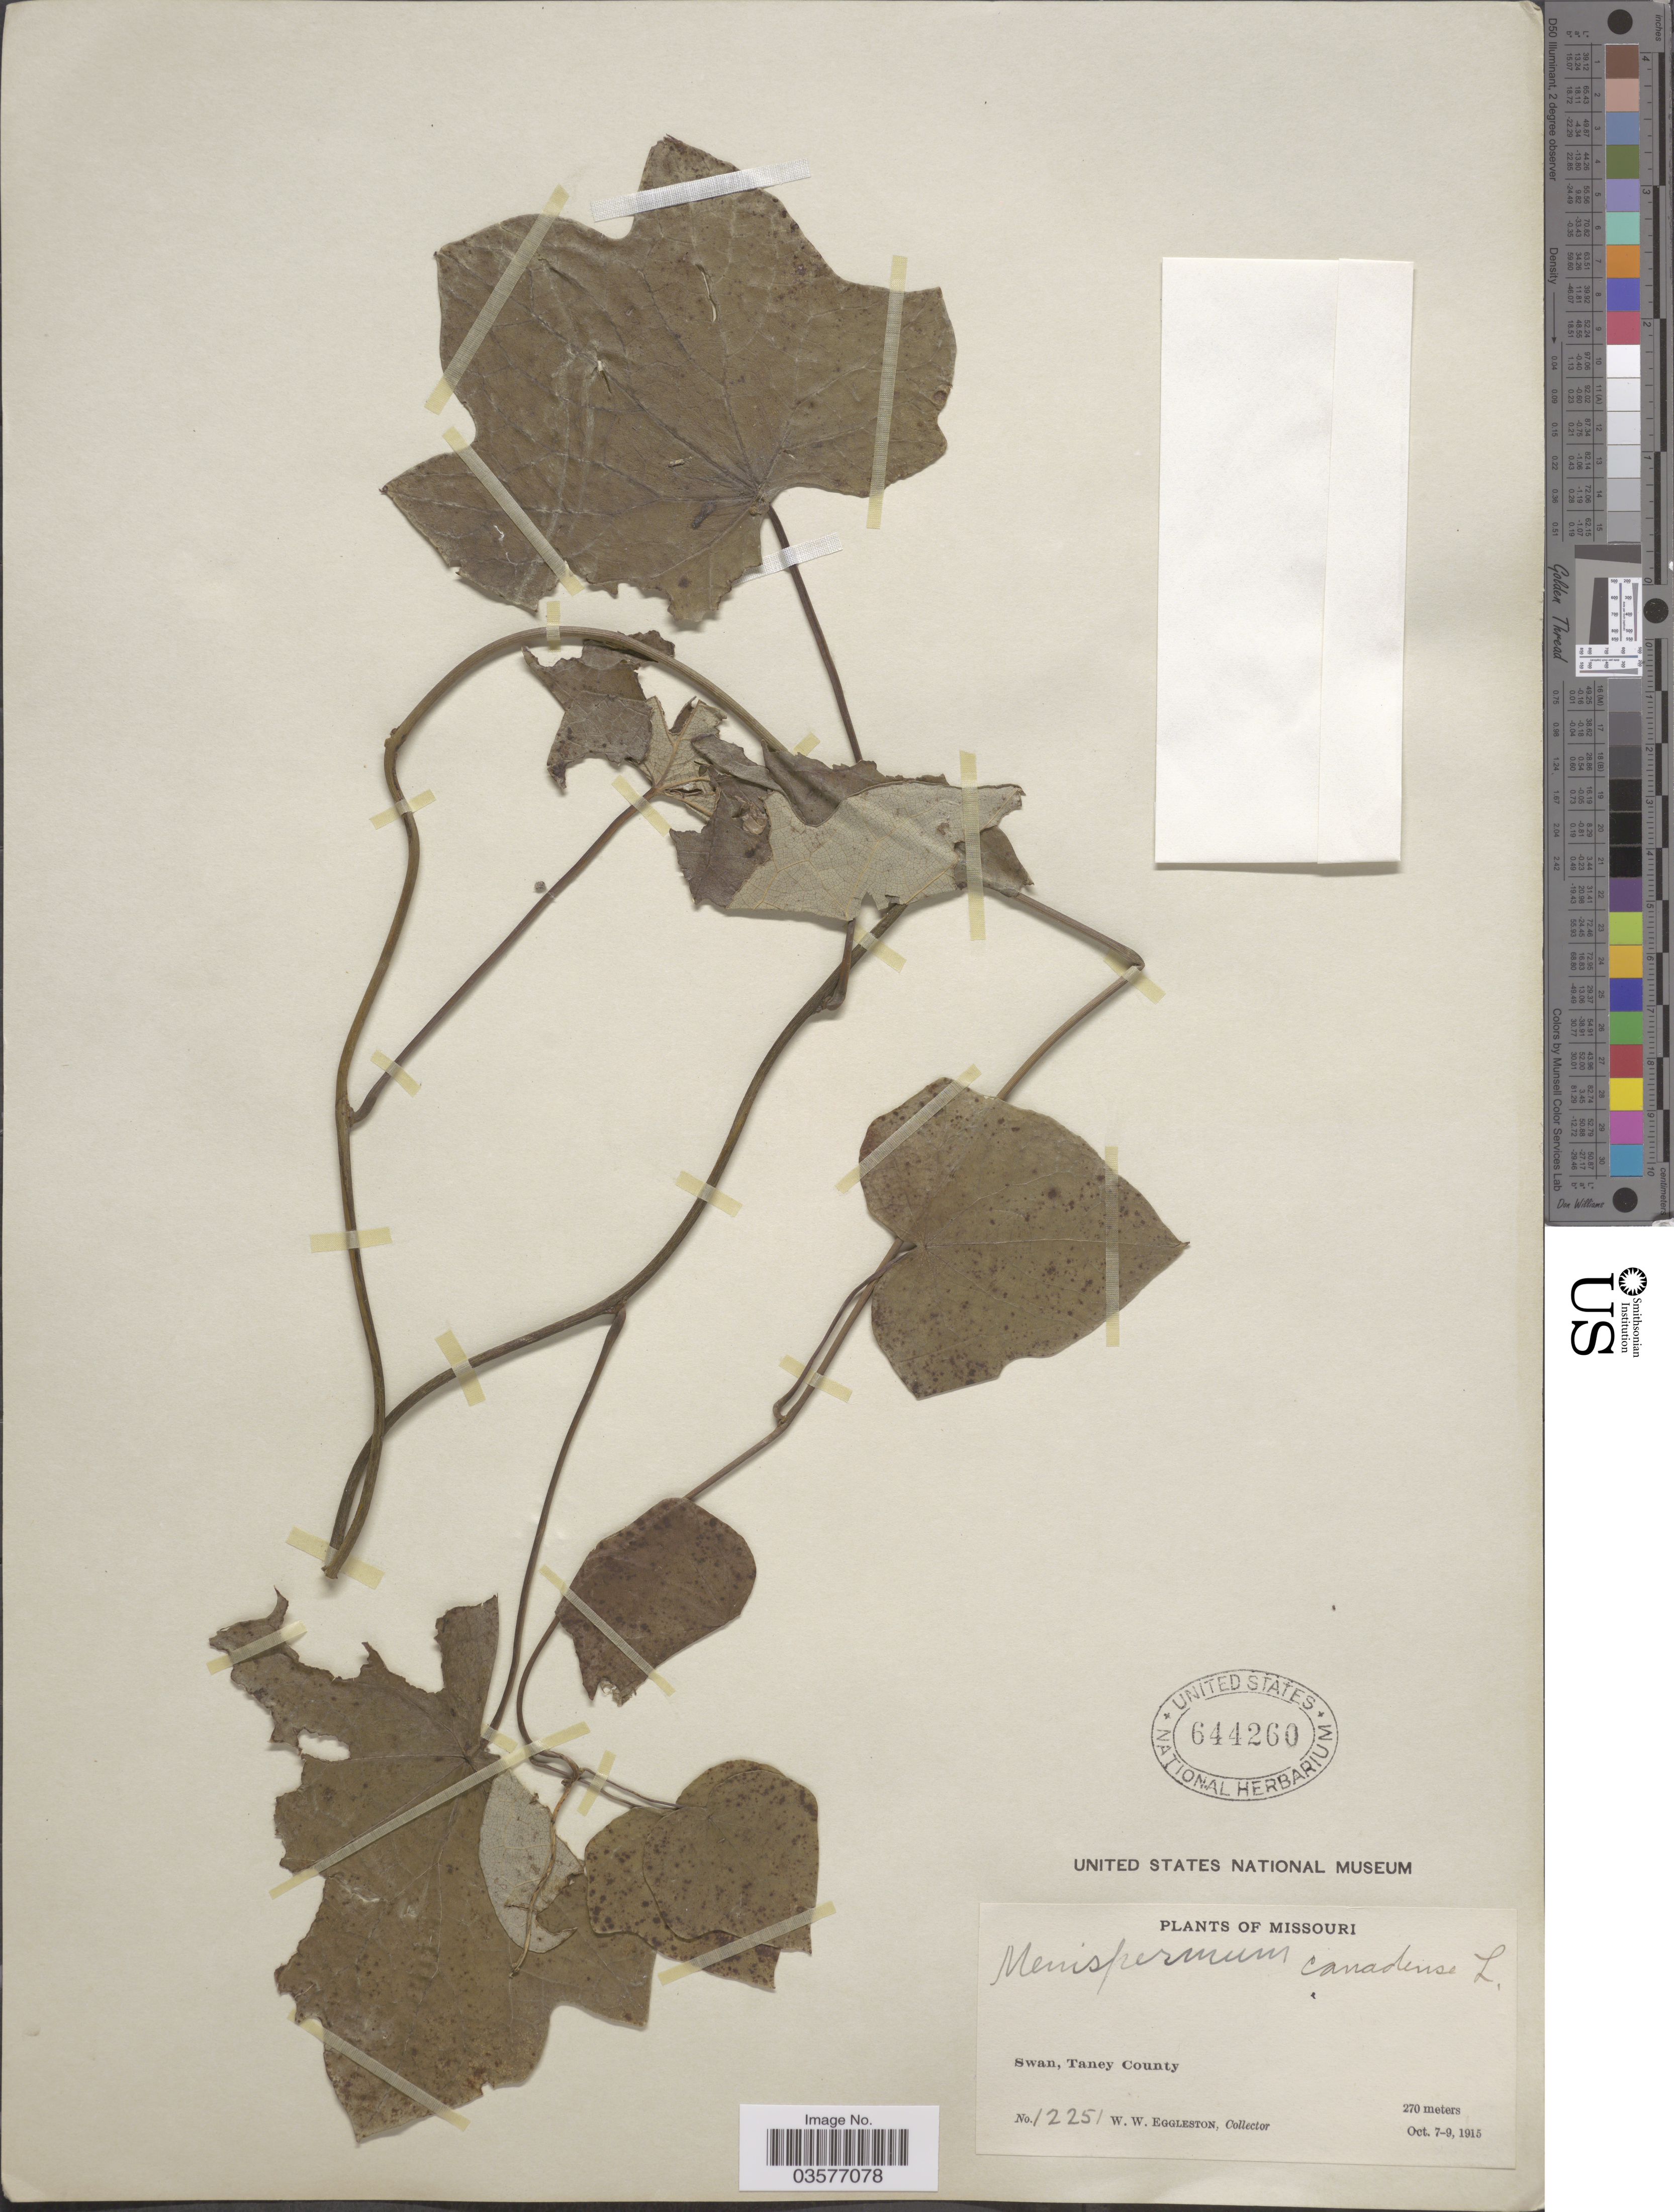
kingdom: Plantae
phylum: Tracheophyta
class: Magnoliopsida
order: Ranunculales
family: Menispermaceae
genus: Menispermum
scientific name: Menispermum canadense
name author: L.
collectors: W. W. Eggleston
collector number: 12251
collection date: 1915-10-07/1915-10-09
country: United States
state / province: Missouri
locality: Swan, Taney County.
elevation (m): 270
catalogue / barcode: US 644260